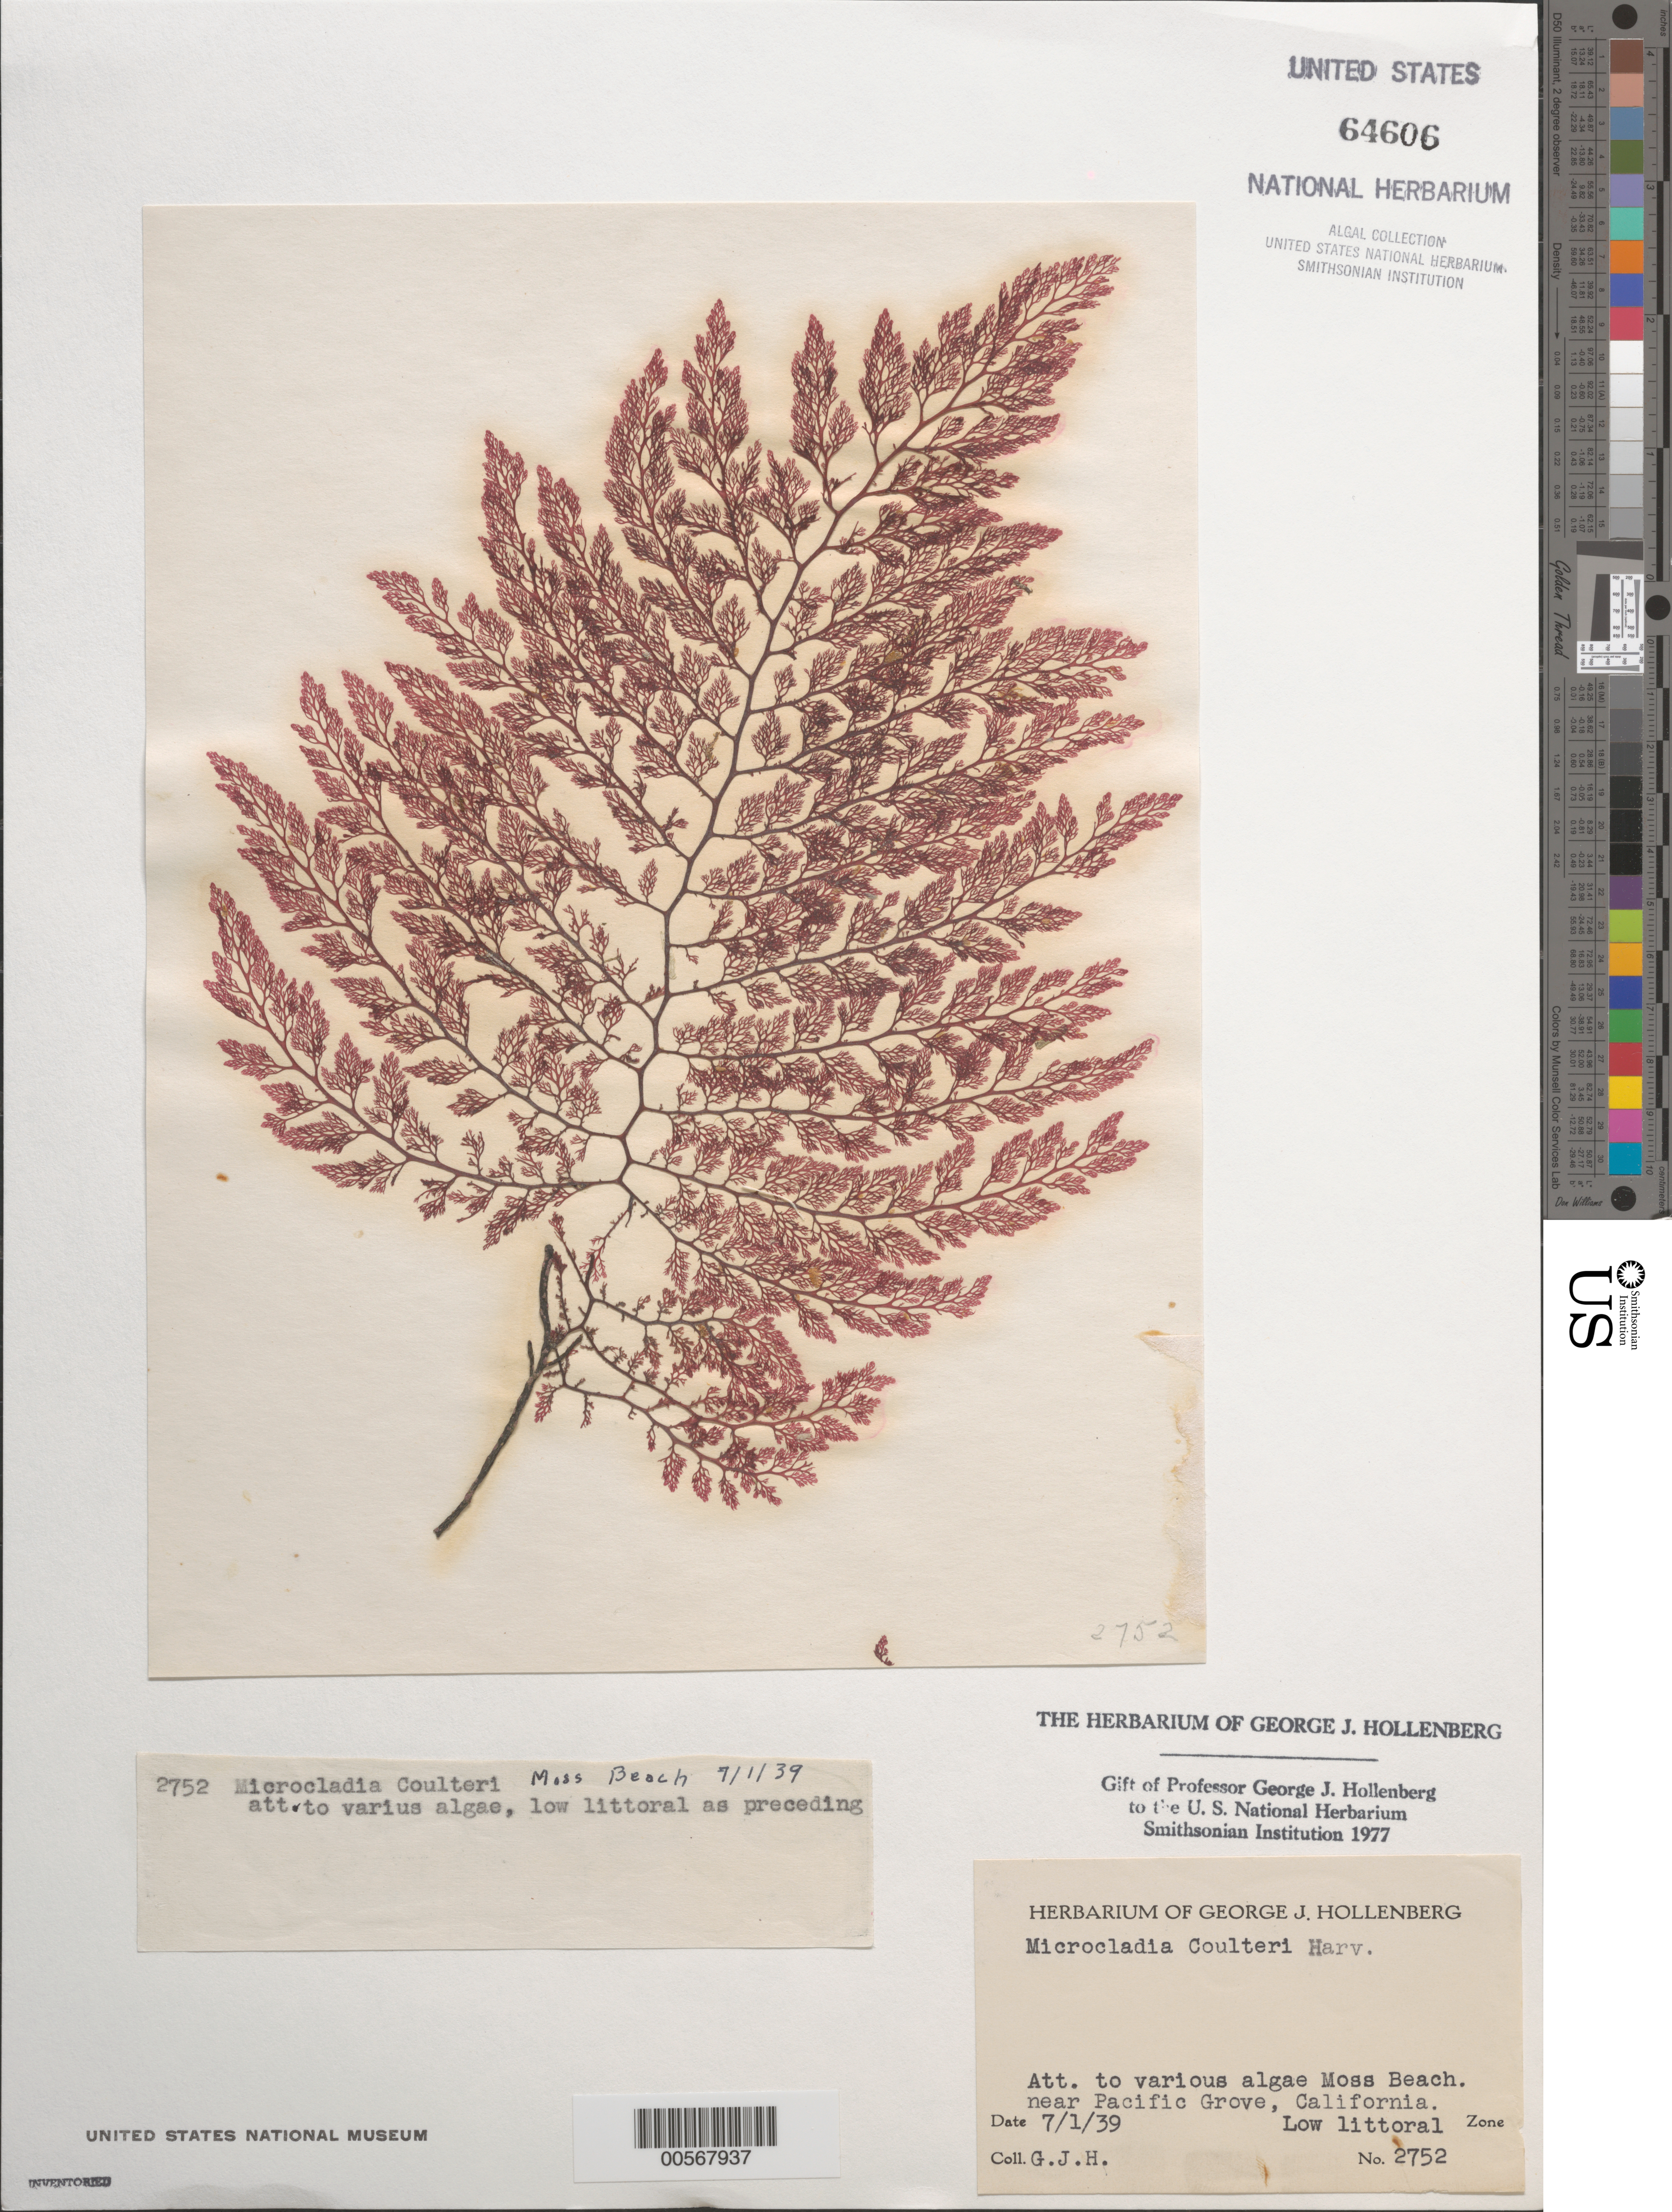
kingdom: Plantae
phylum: Rhodophyta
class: Florideophyceae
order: Ceramiales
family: Ceramiaceae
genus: Microcladia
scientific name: Microcladia coulteri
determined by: Hollenberg, George J.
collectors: G. Hollenberg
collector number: GJH 2752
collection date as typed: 01 Jul 1939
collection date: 1939-07-01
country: United States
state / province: California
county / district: Monterey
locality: Moss Beach, near Pacific Grove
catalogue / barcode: US 64606